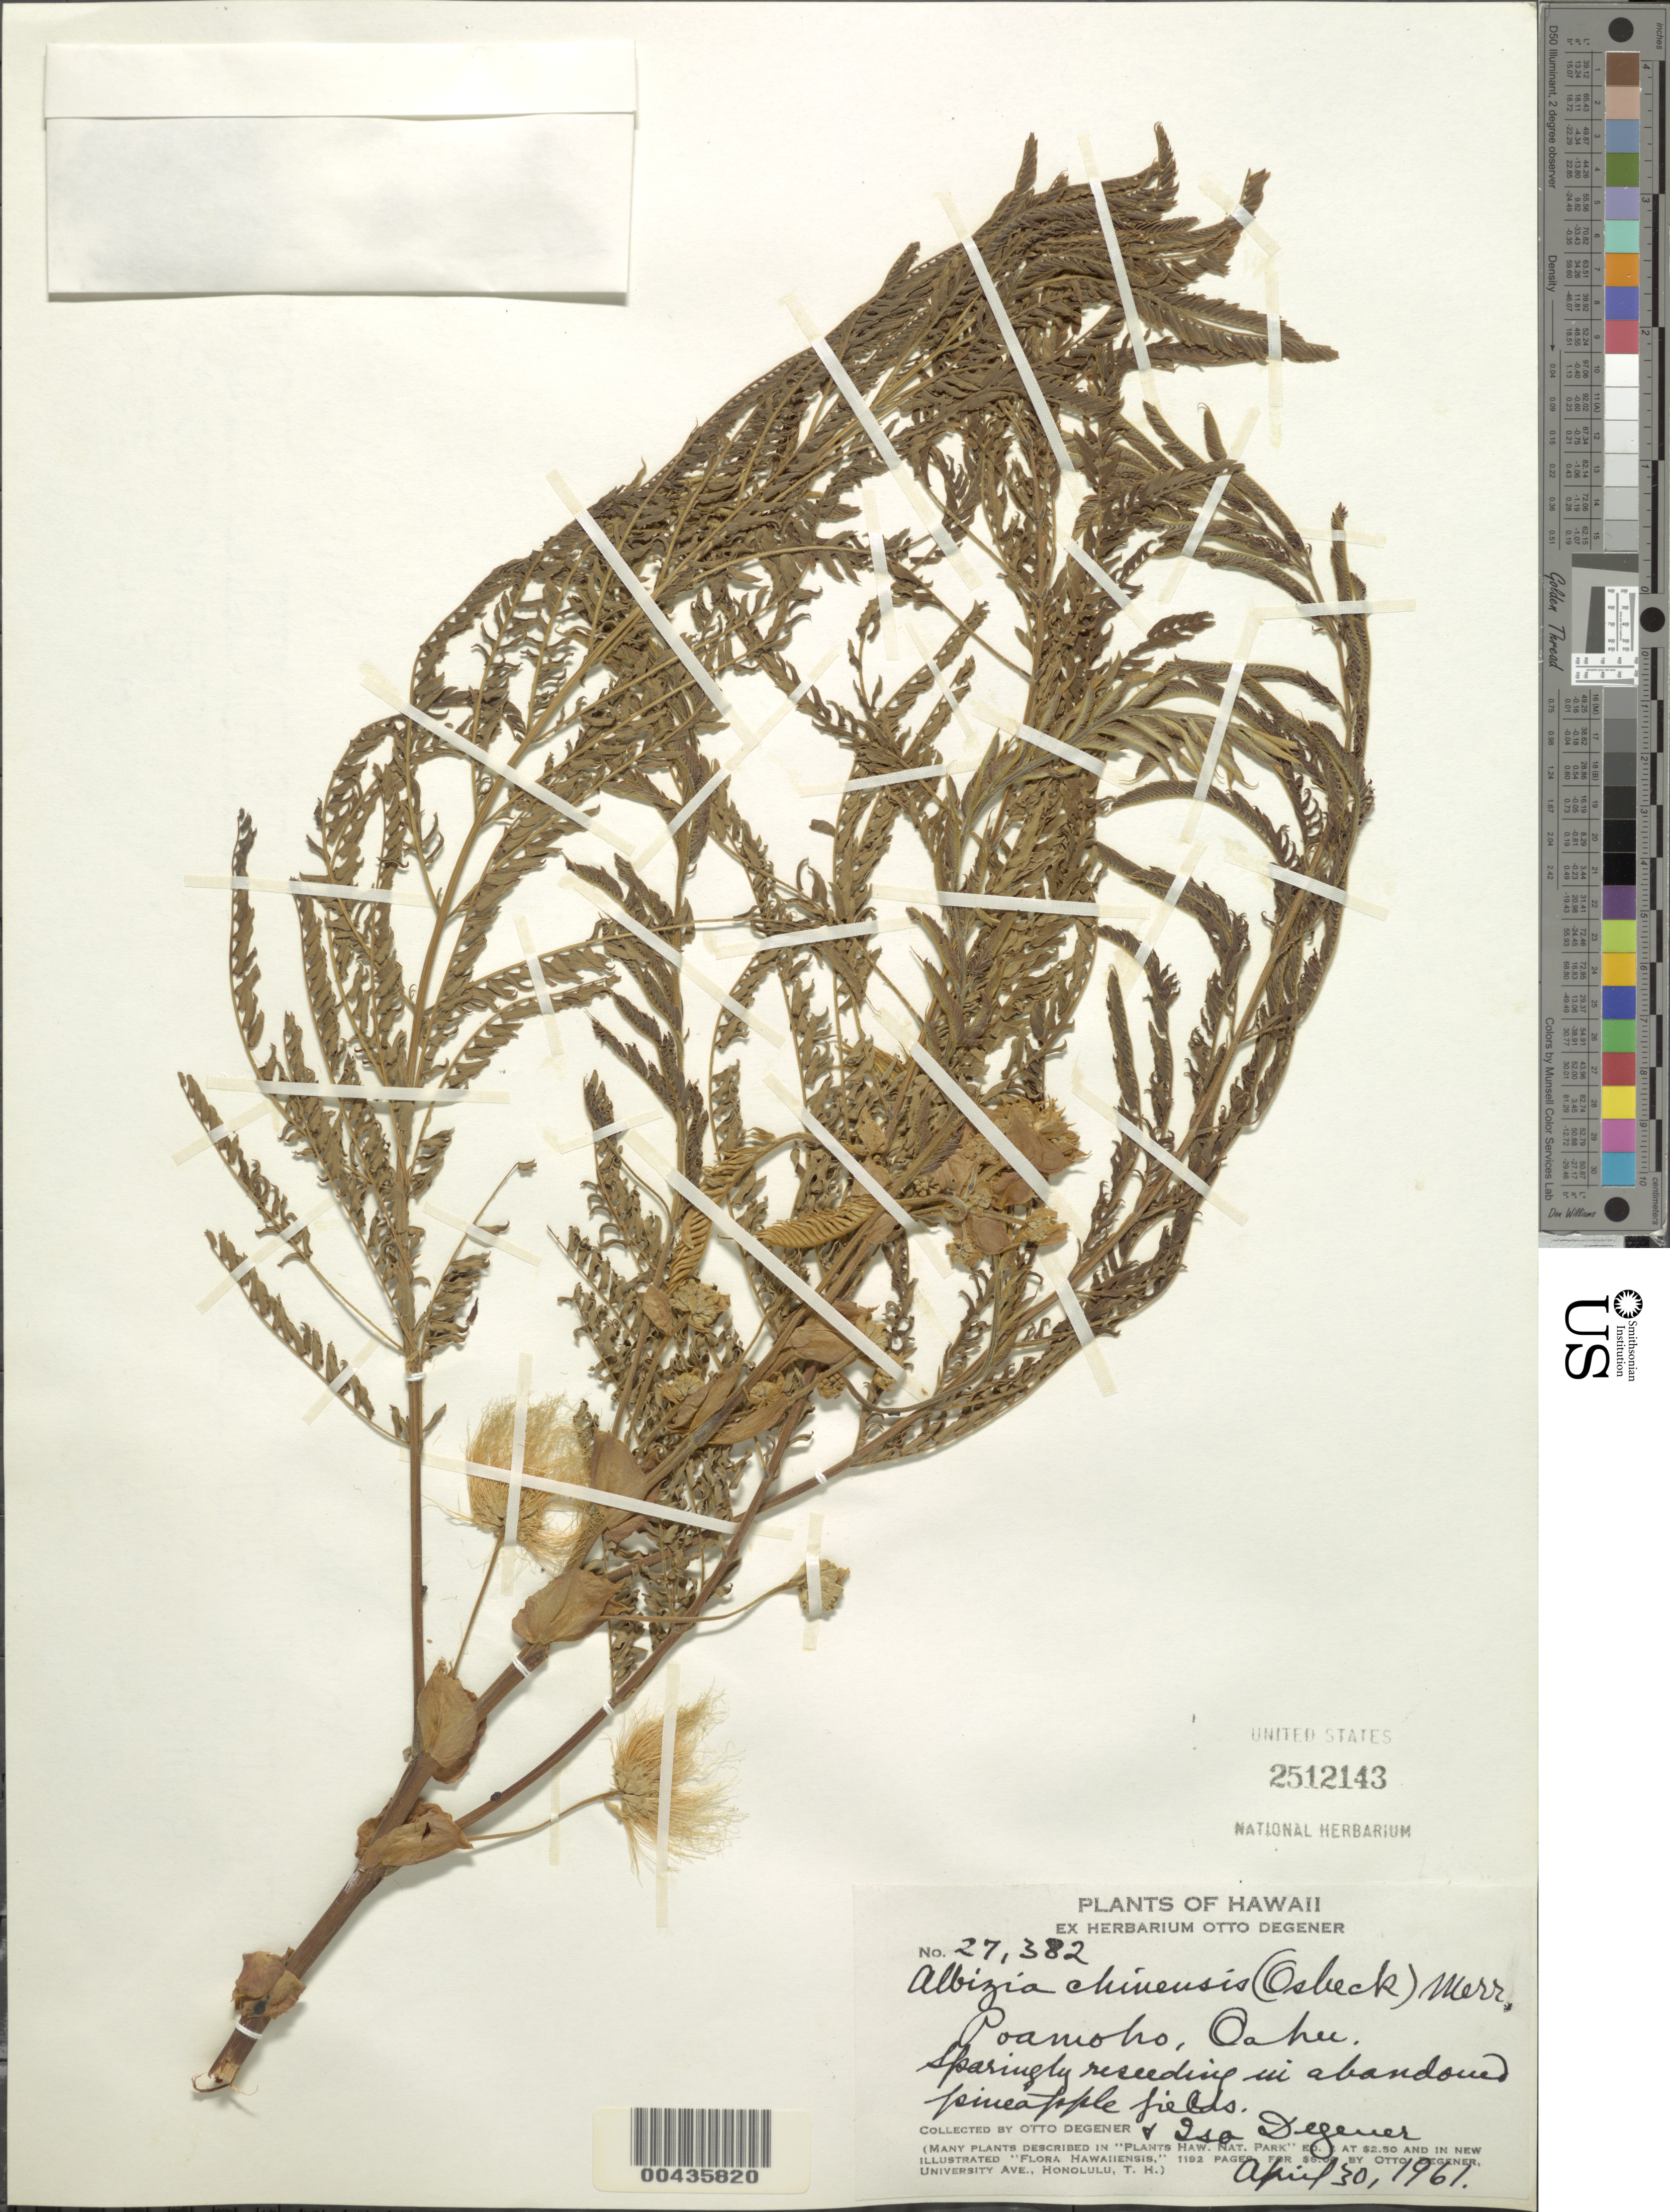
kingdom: Plantae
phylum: Tracheophyta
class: Magnoliopsida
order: Fabales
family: Fabaceae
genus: Albizia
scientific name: Albizia chinensis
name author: (Osbeck) Merr.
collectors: O. Degener & I. Degener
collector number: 27382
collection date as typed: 30 Apr 1961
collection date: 1961-04-30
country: United States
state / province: Hawaii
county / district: Honolulu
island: Oahu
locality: Poamoho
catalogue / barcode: US 2512143